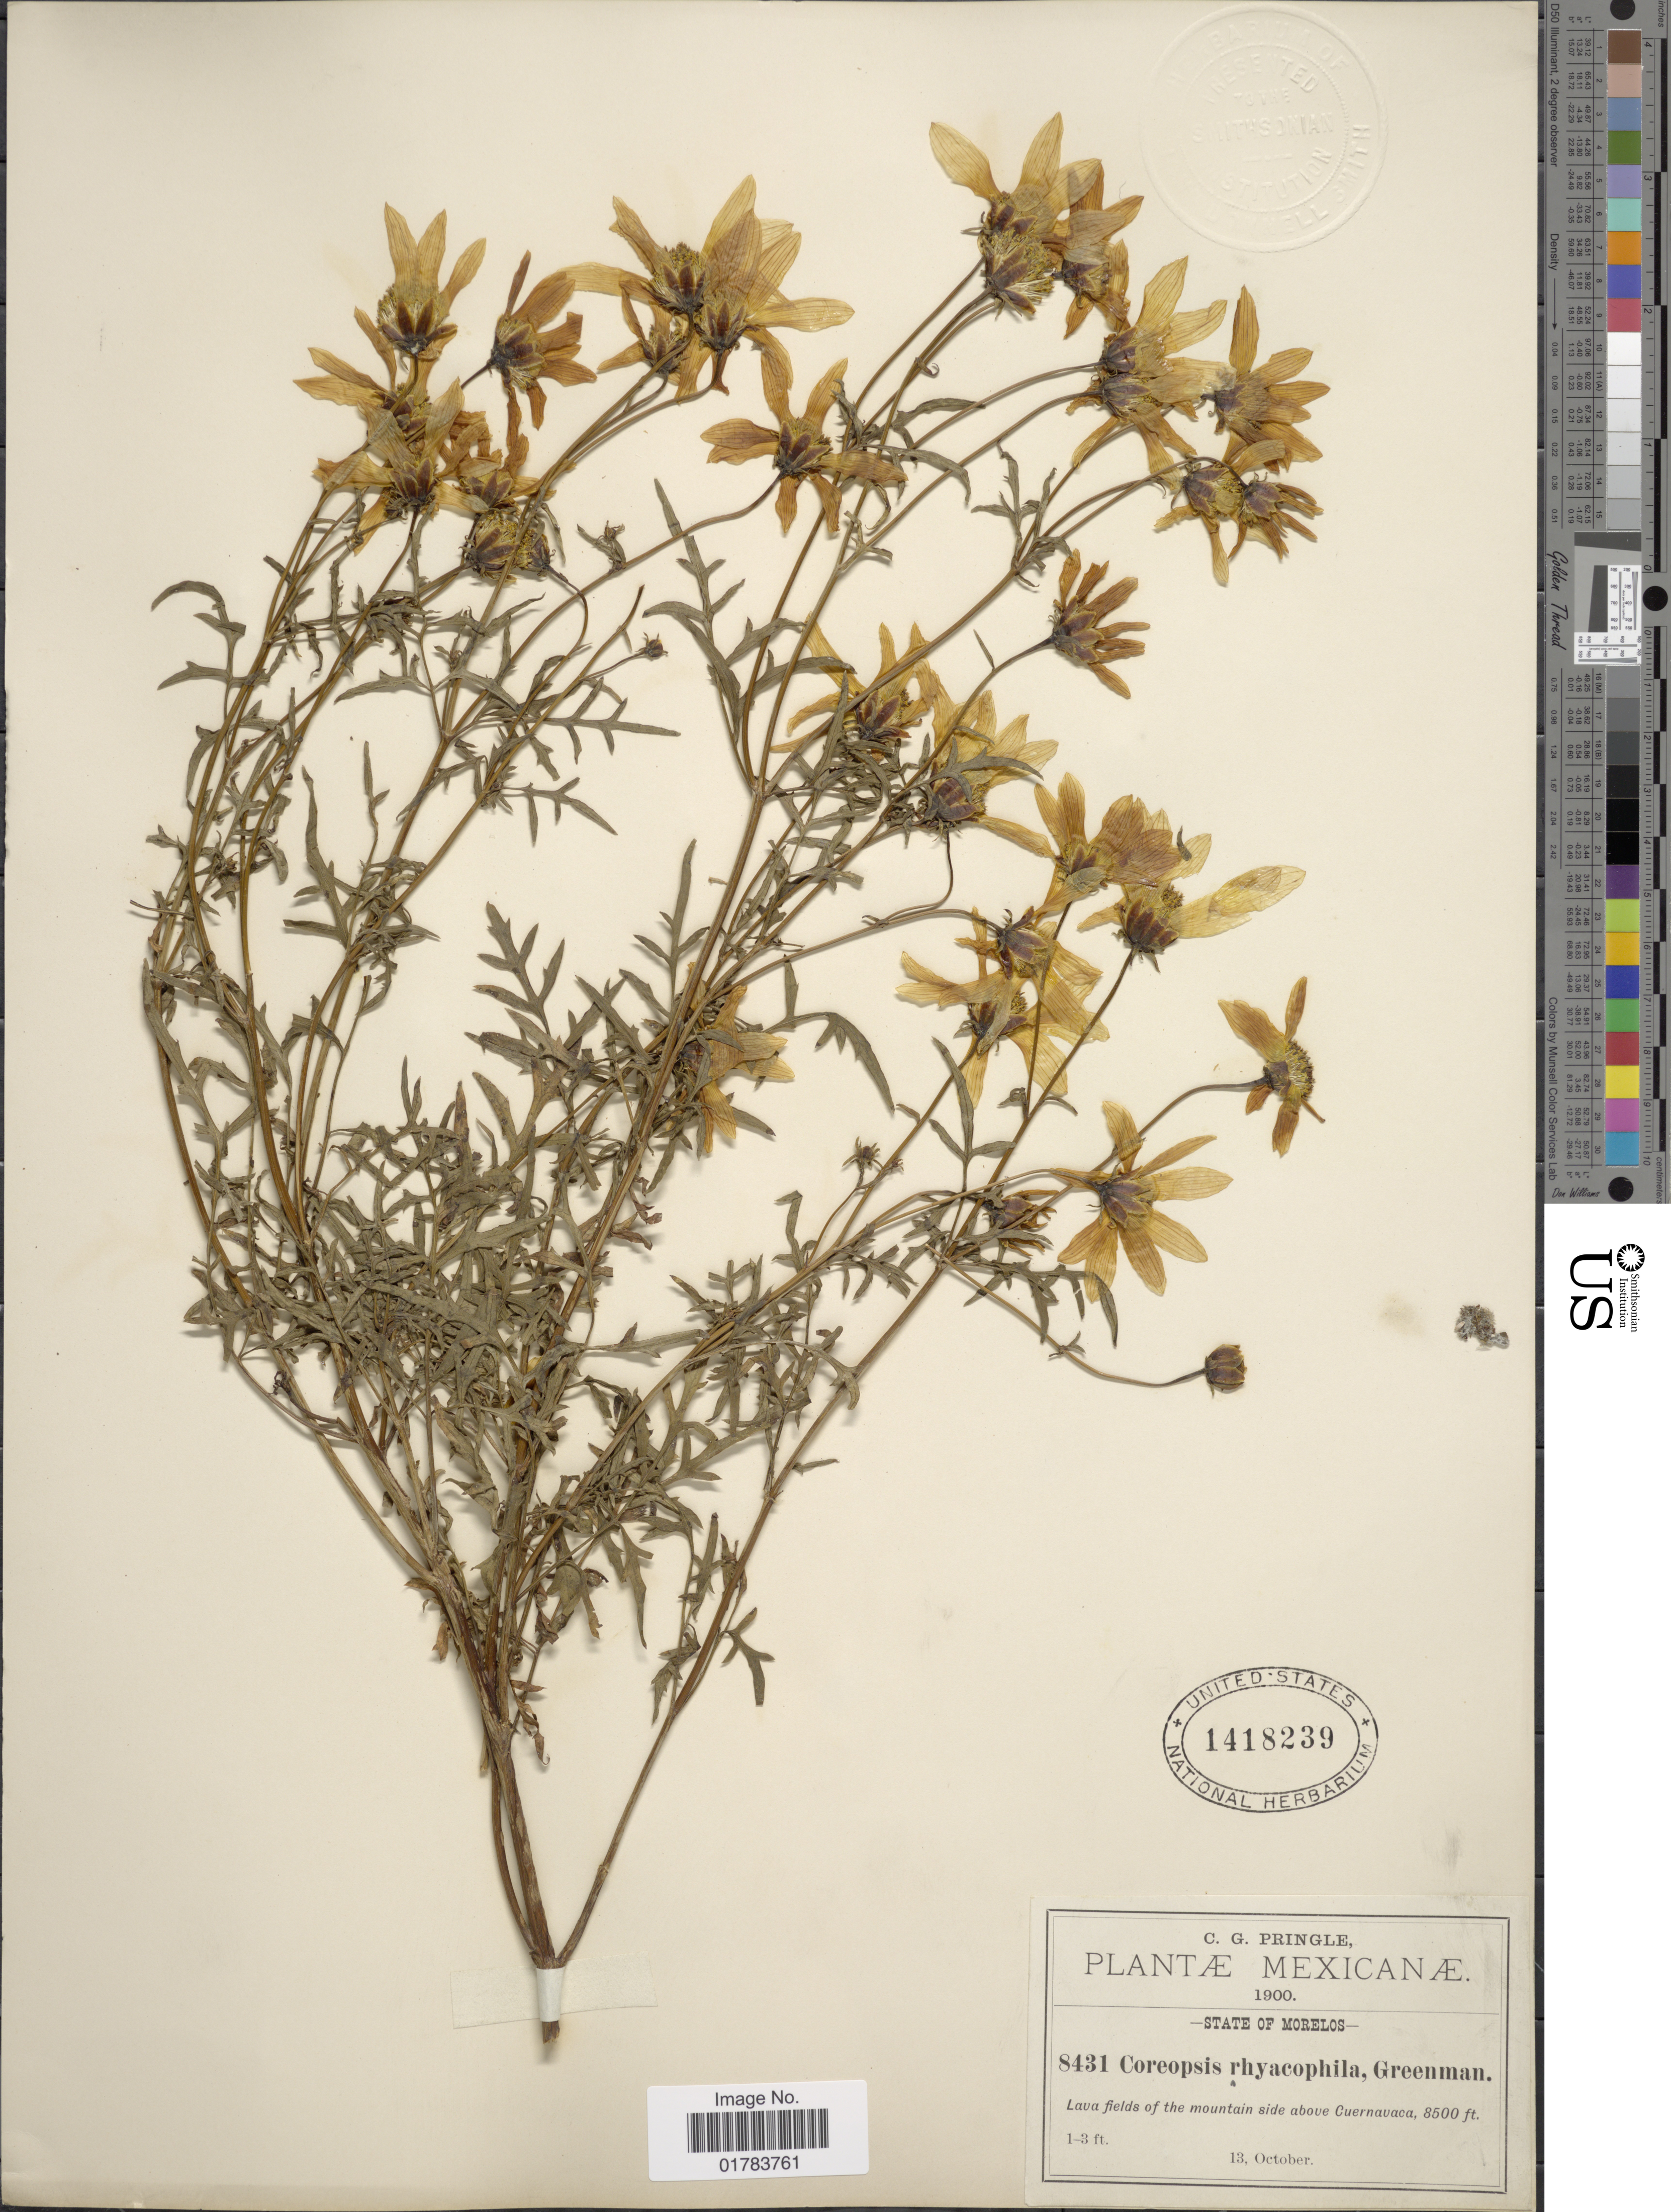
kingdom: Plantae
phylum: Tracheophyta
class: Magnoliopsida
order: Asterales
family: Asteraceae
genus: Coreopsis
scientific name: Coreopsis rhyacophila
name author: Greenm.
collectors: C. G. Pringle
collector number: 8431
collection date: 1900-10-13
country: Mexico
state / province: Morelos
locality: Lava fields of the mountain side above Cuernavaca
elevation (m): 2591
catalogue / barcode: US 1418239